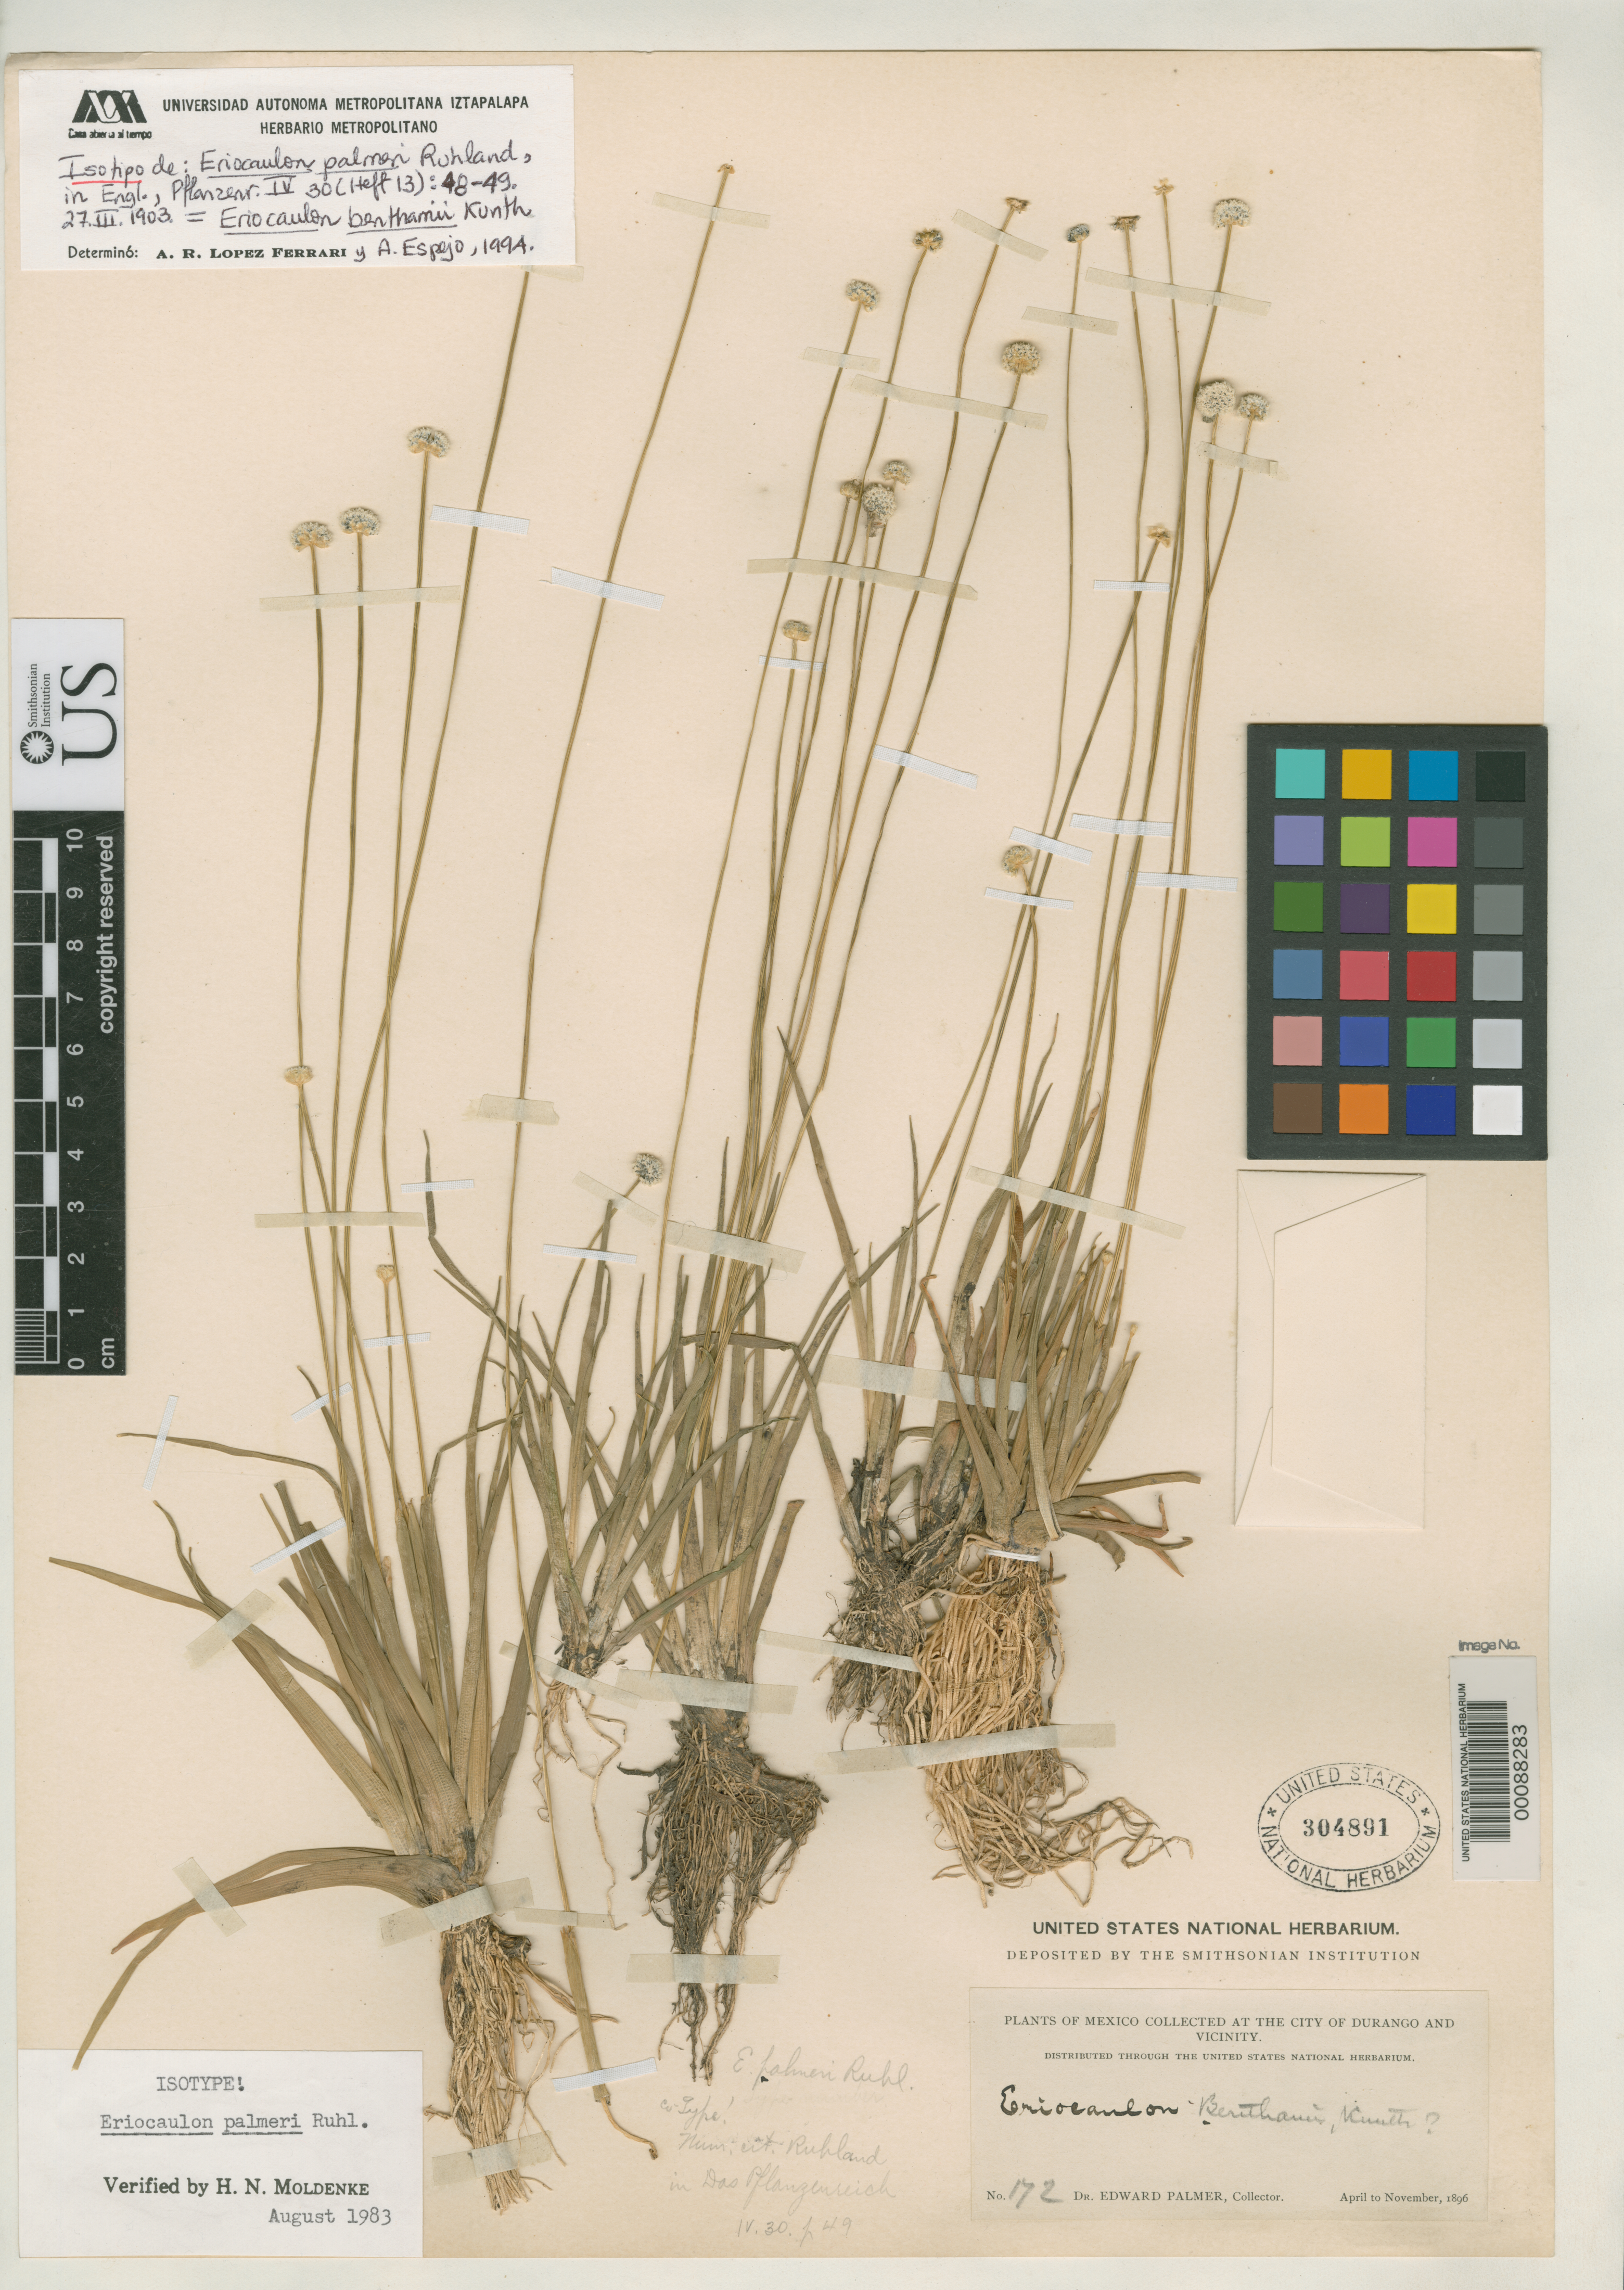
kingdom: Plantae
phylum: Tracheophyta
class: Liliopsida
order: Poales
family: Eriocaulaceae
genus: Eriocaulon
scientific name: Eriocaulon palmeri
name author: Ruhland in Engl.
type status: Isotype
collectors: E. Palmer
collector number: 172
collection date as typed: Apr 1896 to -- Nov 1896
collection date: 1896-04/1896-11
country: Mexico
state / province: Durango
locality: City of Durango & vicinity.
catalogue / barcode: US 304891